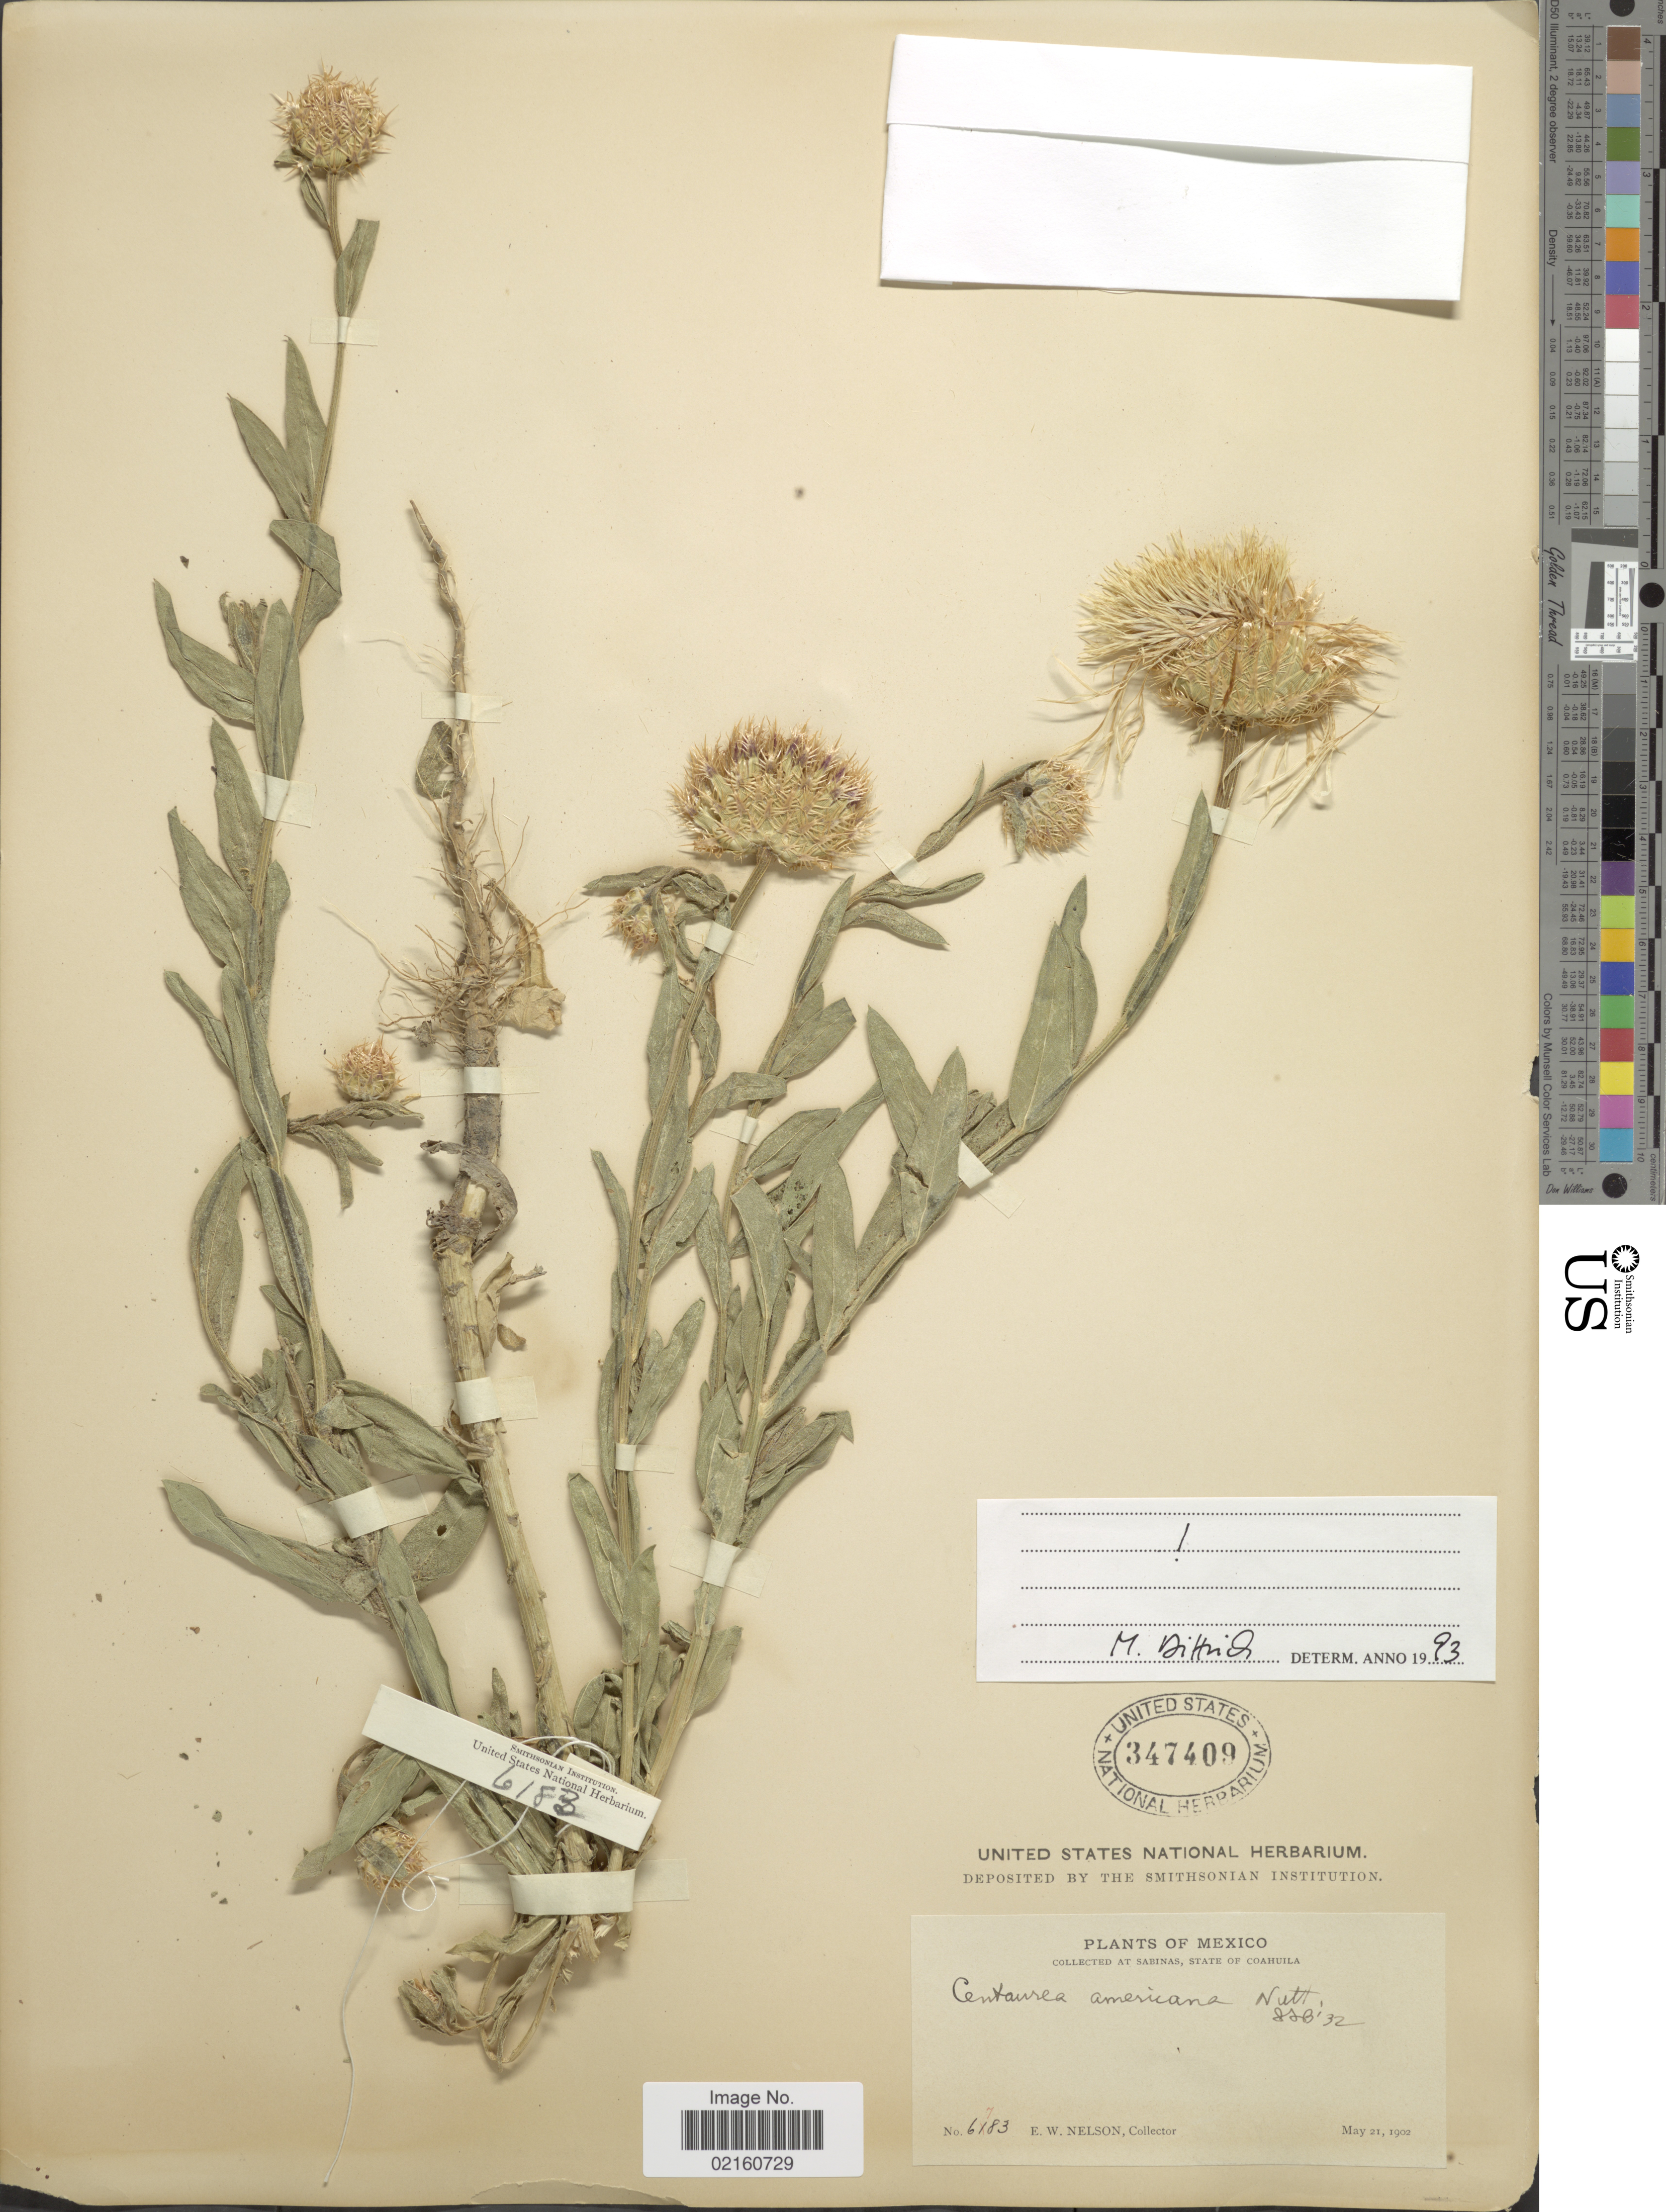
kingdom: Plantae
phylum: Tracheophyta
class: Magnoliopsida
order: Asterales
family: Asteraceae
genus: Plectocephalus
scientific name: Plectocephalus americanus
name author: (Nutt.) D. Don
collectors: E. W. Nelson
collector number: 6783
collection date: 1902-05-21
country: Mexico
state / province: Coahuila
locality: Sabinas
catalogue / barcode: US 347409